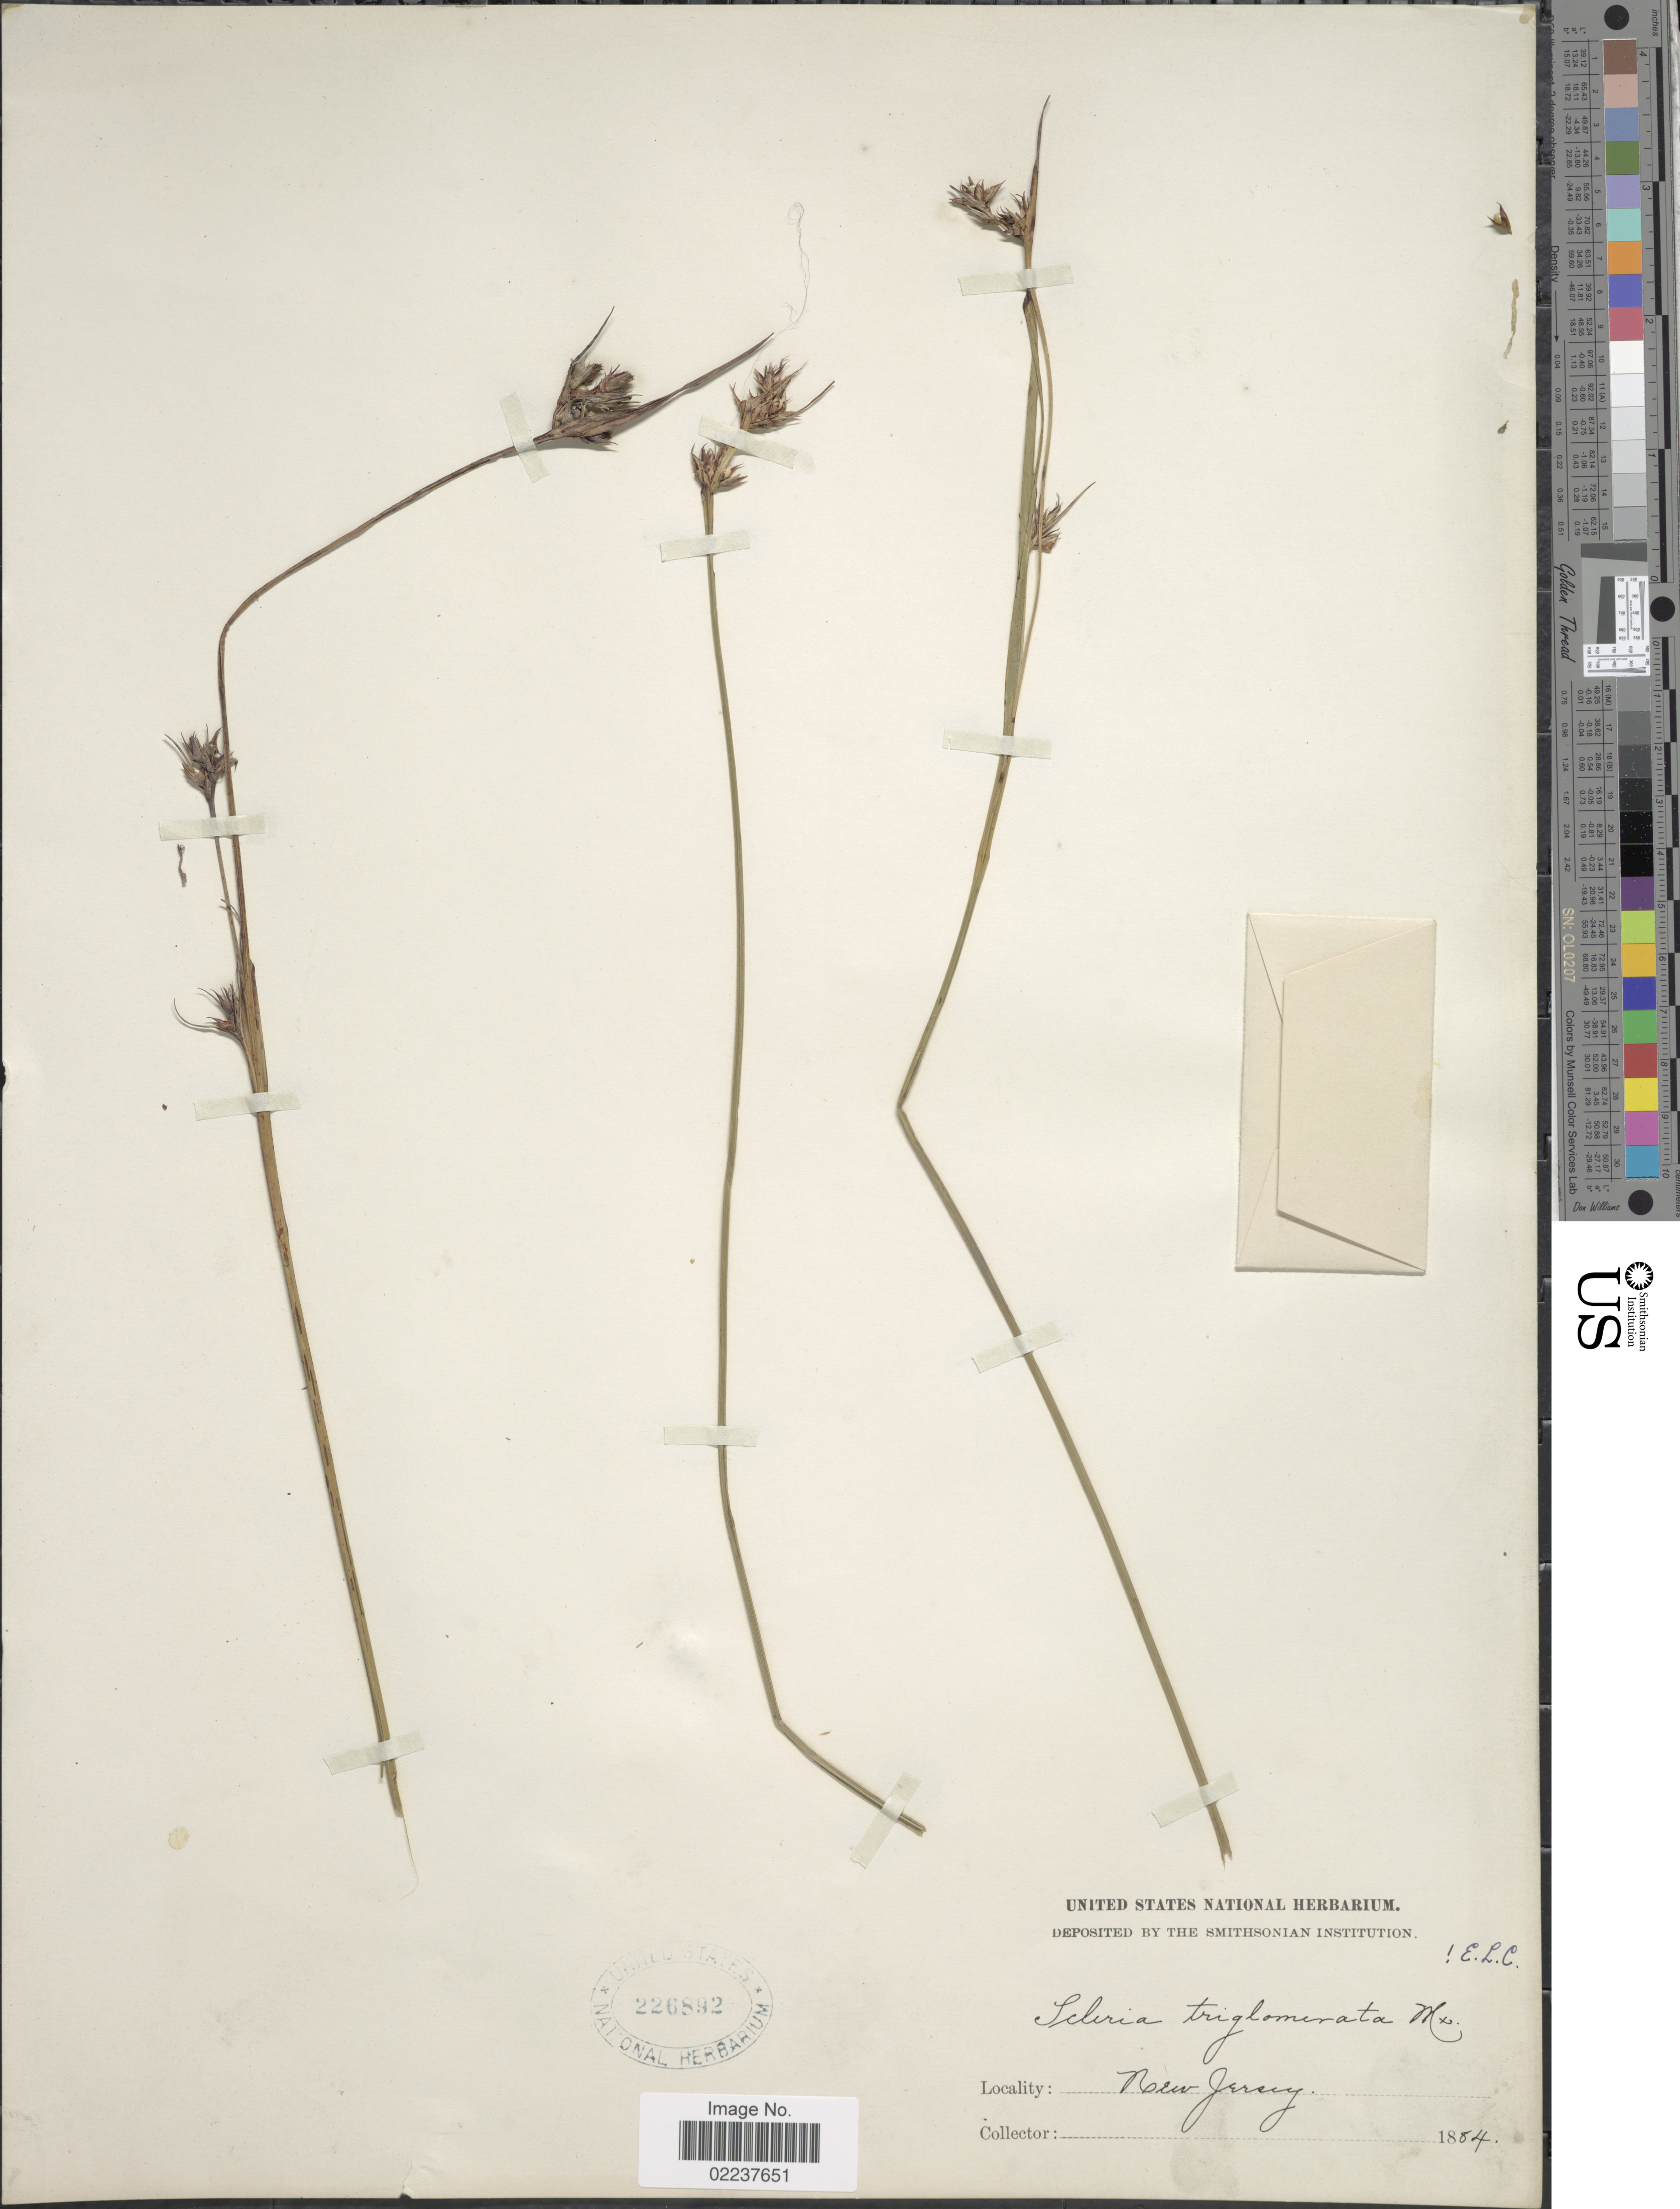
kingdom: Plantae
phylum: Tracheophyta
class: Liliopsida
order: Poales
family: Cyperaceae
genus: Scleria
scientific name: Scleria triglomerata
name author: Michx.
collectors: ex herb. United States National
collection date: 1884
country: United States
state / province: New Jersey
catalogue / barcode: US 226892